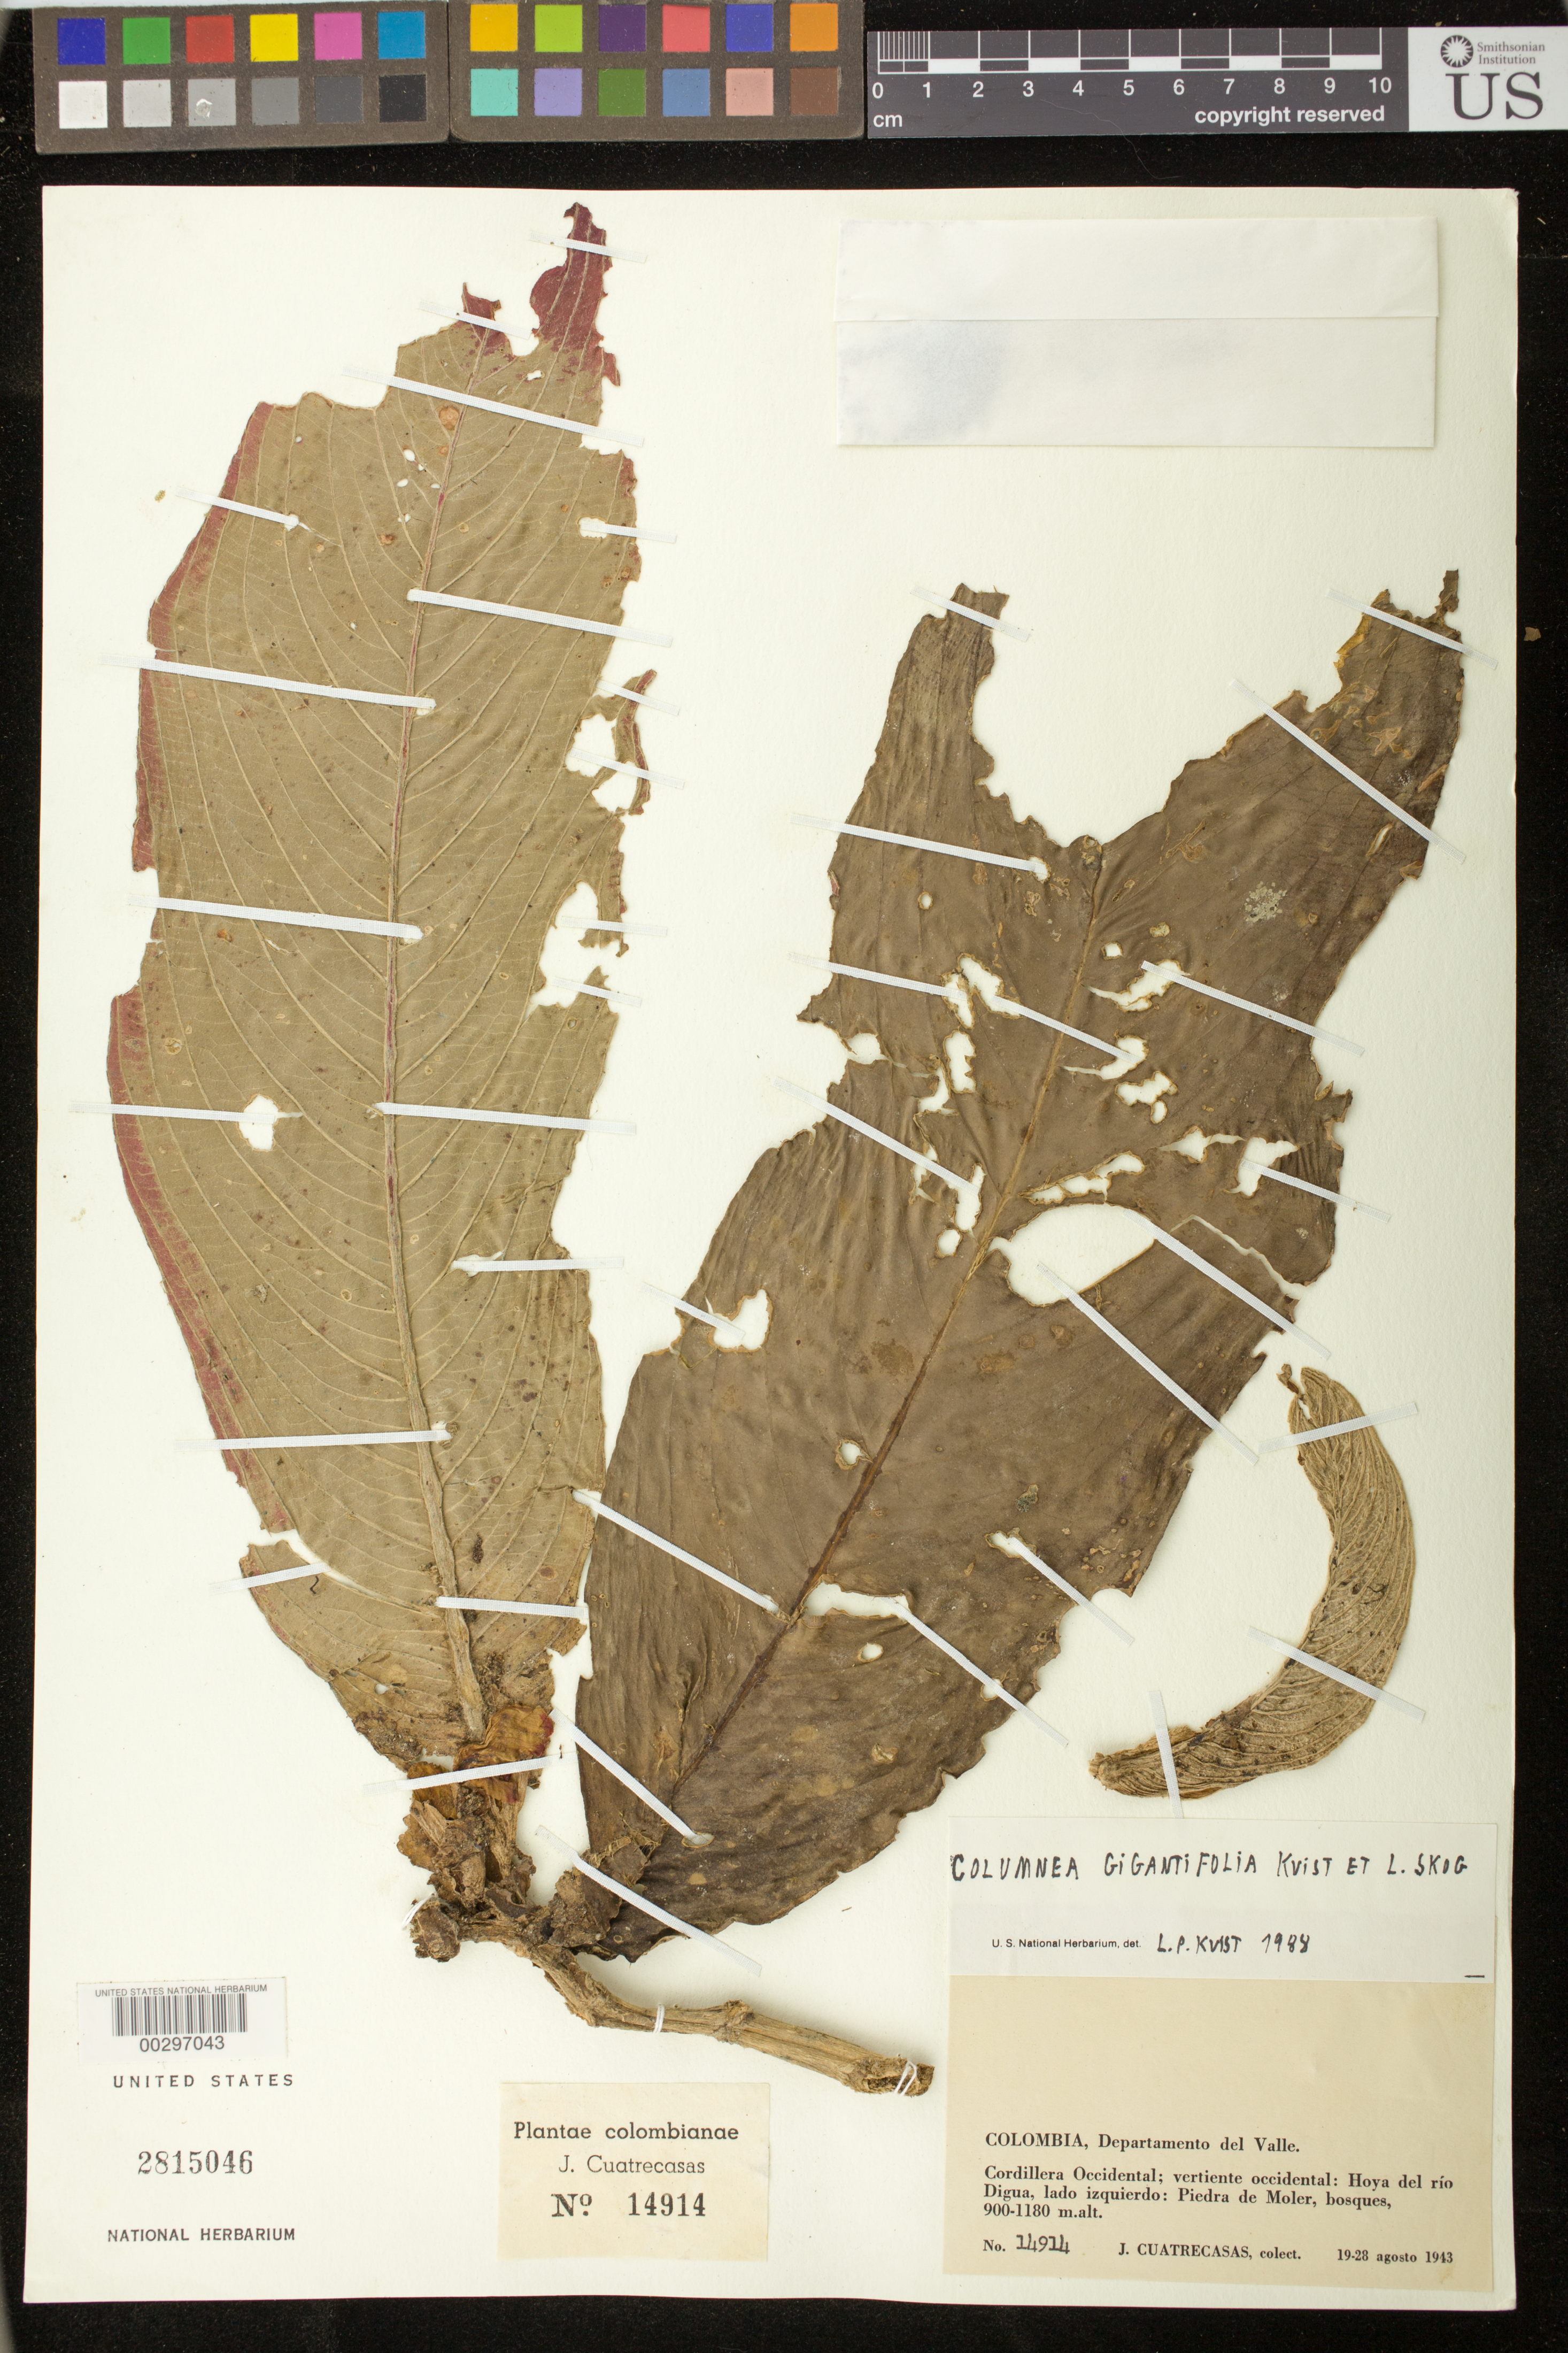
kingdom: Plantae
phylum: Tracheophyta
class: Magnoliopsida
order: Lamiales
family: Gesneriaceae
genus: Columnea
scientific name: Columnea gigantifolia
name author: L.P. Kvist & L.E. Skog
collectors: J. Cuatrecasas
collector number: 14914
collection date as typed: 19-28 Aug 1943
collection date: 1943-08-19/1943-08-28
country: Colombia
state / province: Valle del Cauca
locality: Hoya del Rio Digua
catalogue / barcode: US 2815046